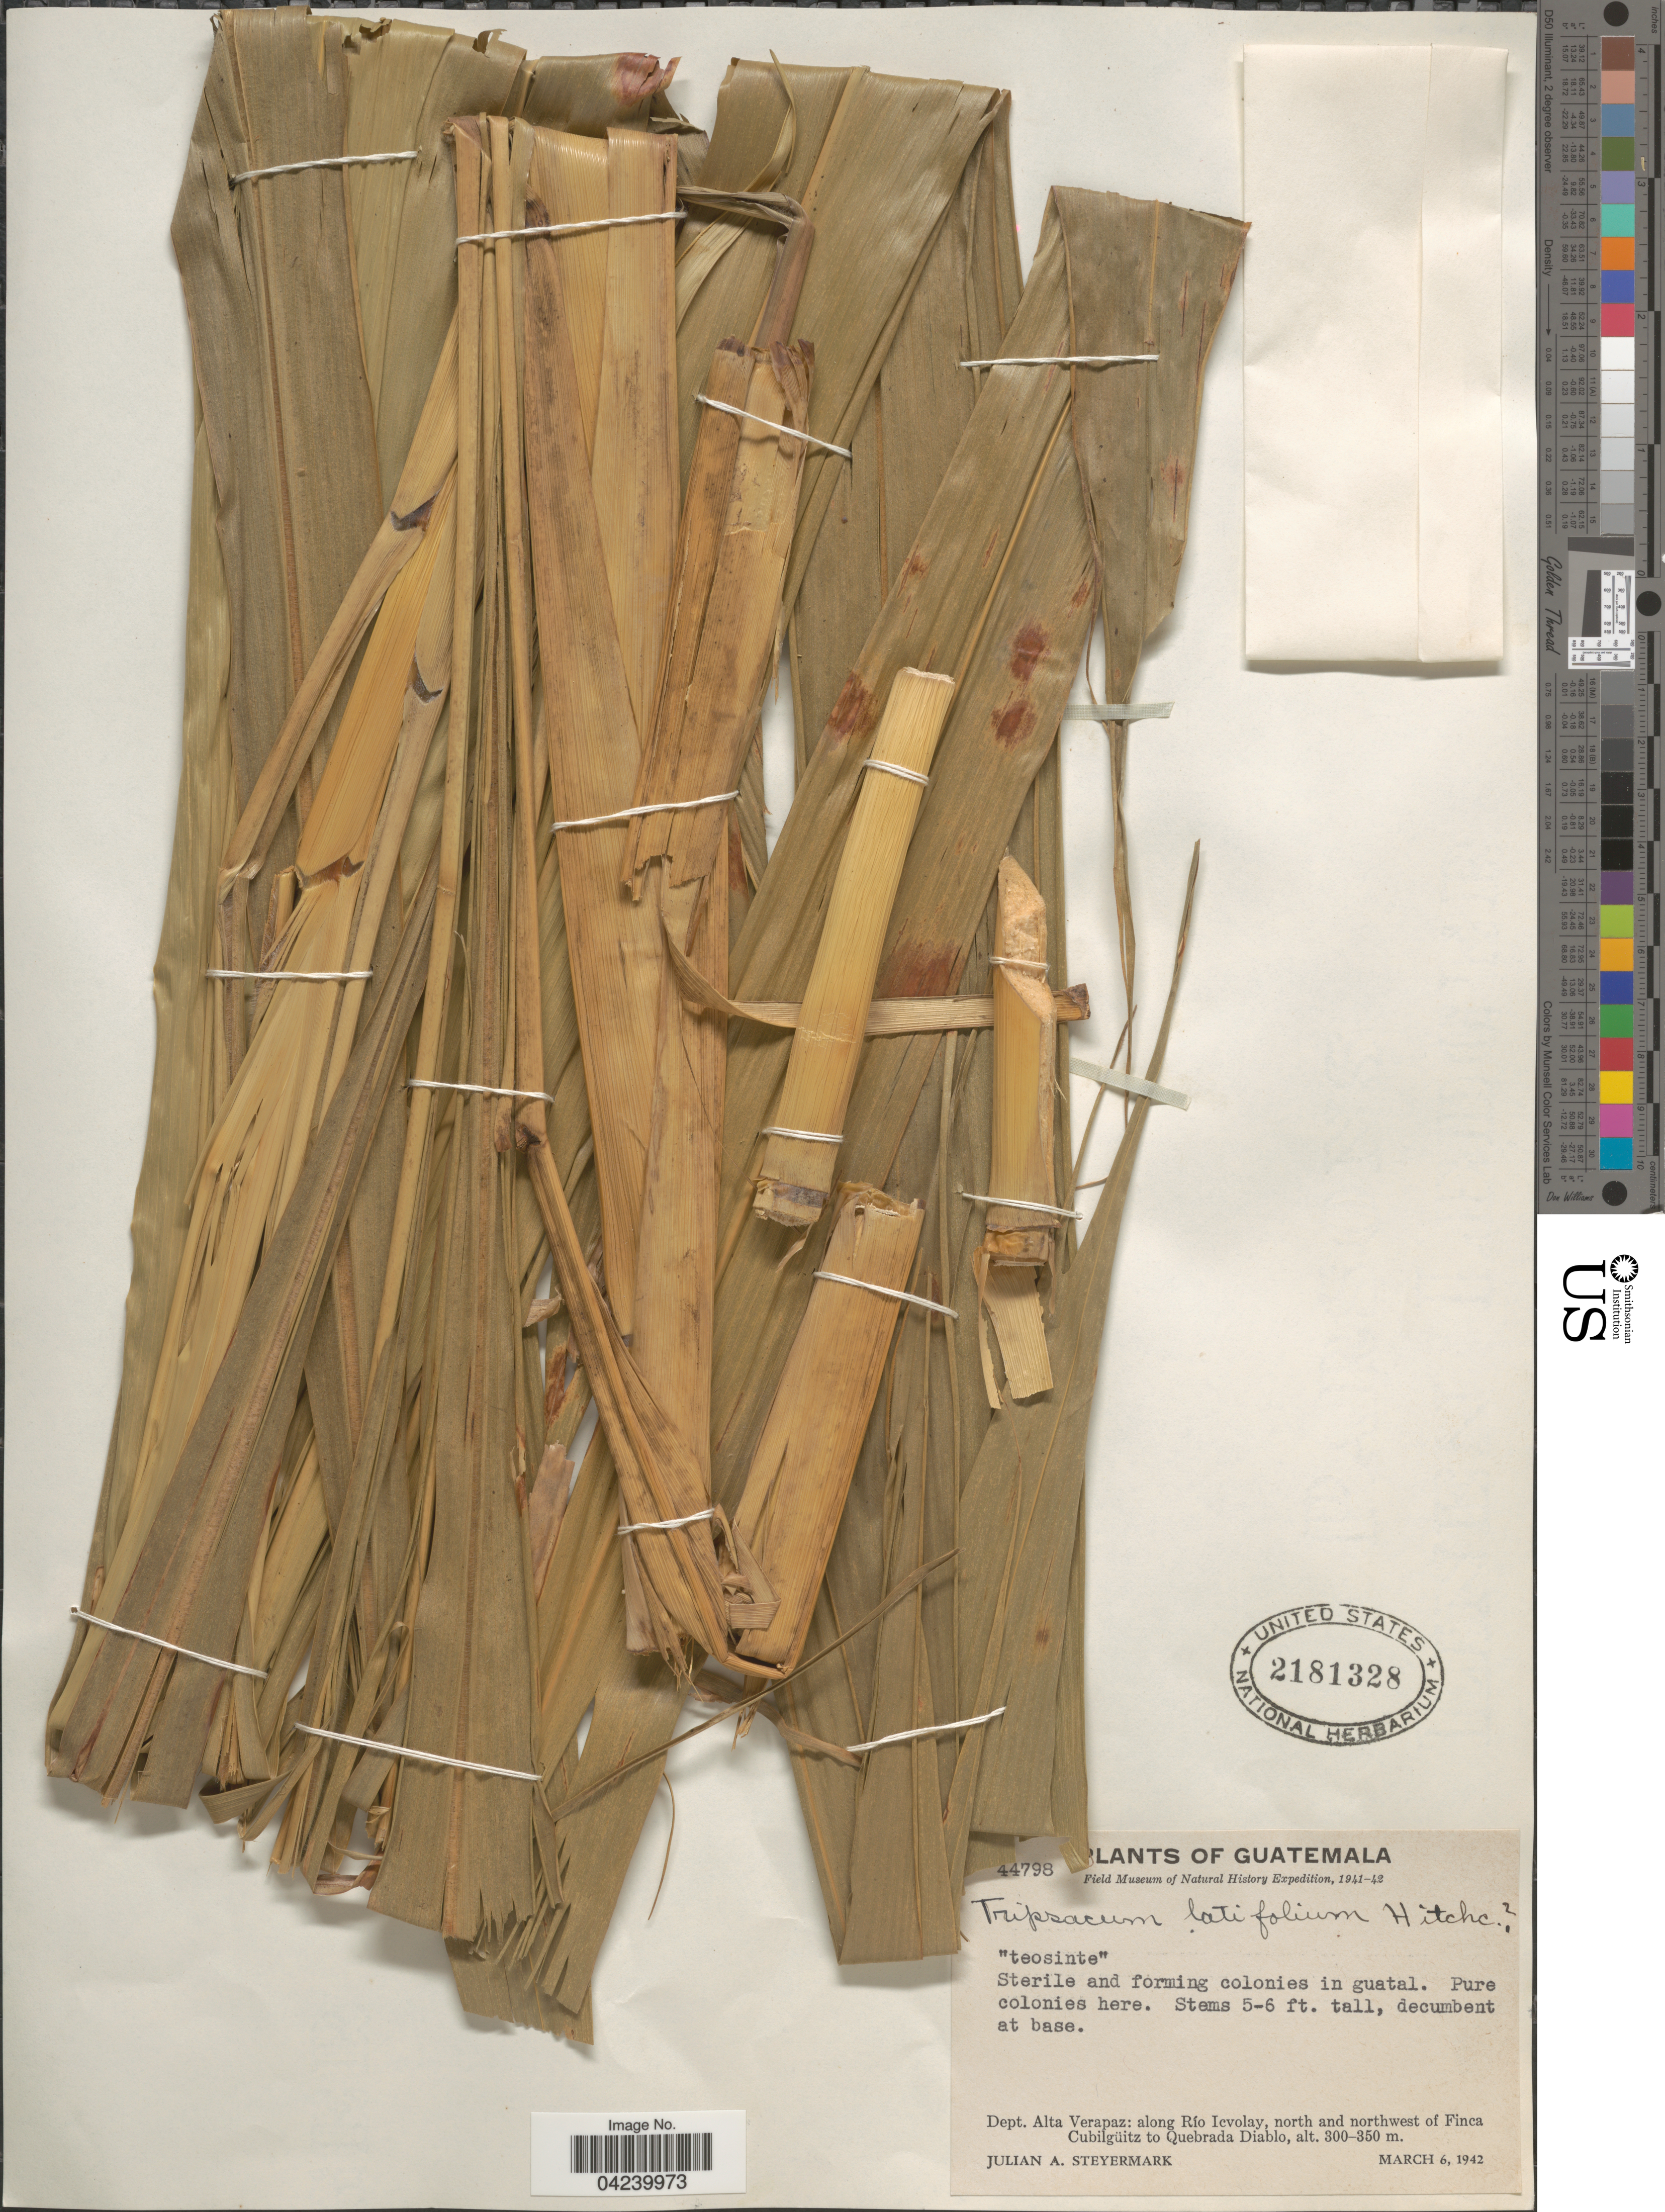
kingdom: Plantae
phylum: Tracheophyta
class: Liliopsida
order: Poales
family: Poaceae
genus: Tripsacum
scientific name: Tripsacum laxum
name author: Nash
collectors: J. Steyermark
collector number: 44798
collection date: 1942-03-06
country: Guatemala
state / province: Alta Verapaz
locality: Field Museum of Natural History Expedition, 1941-42. Dept. Alta Verapaz: along Río Icvolay, north and northwest of Finca Cubilgüitz to Quebrada Diablo.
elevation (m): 300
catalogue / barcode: US 2181328